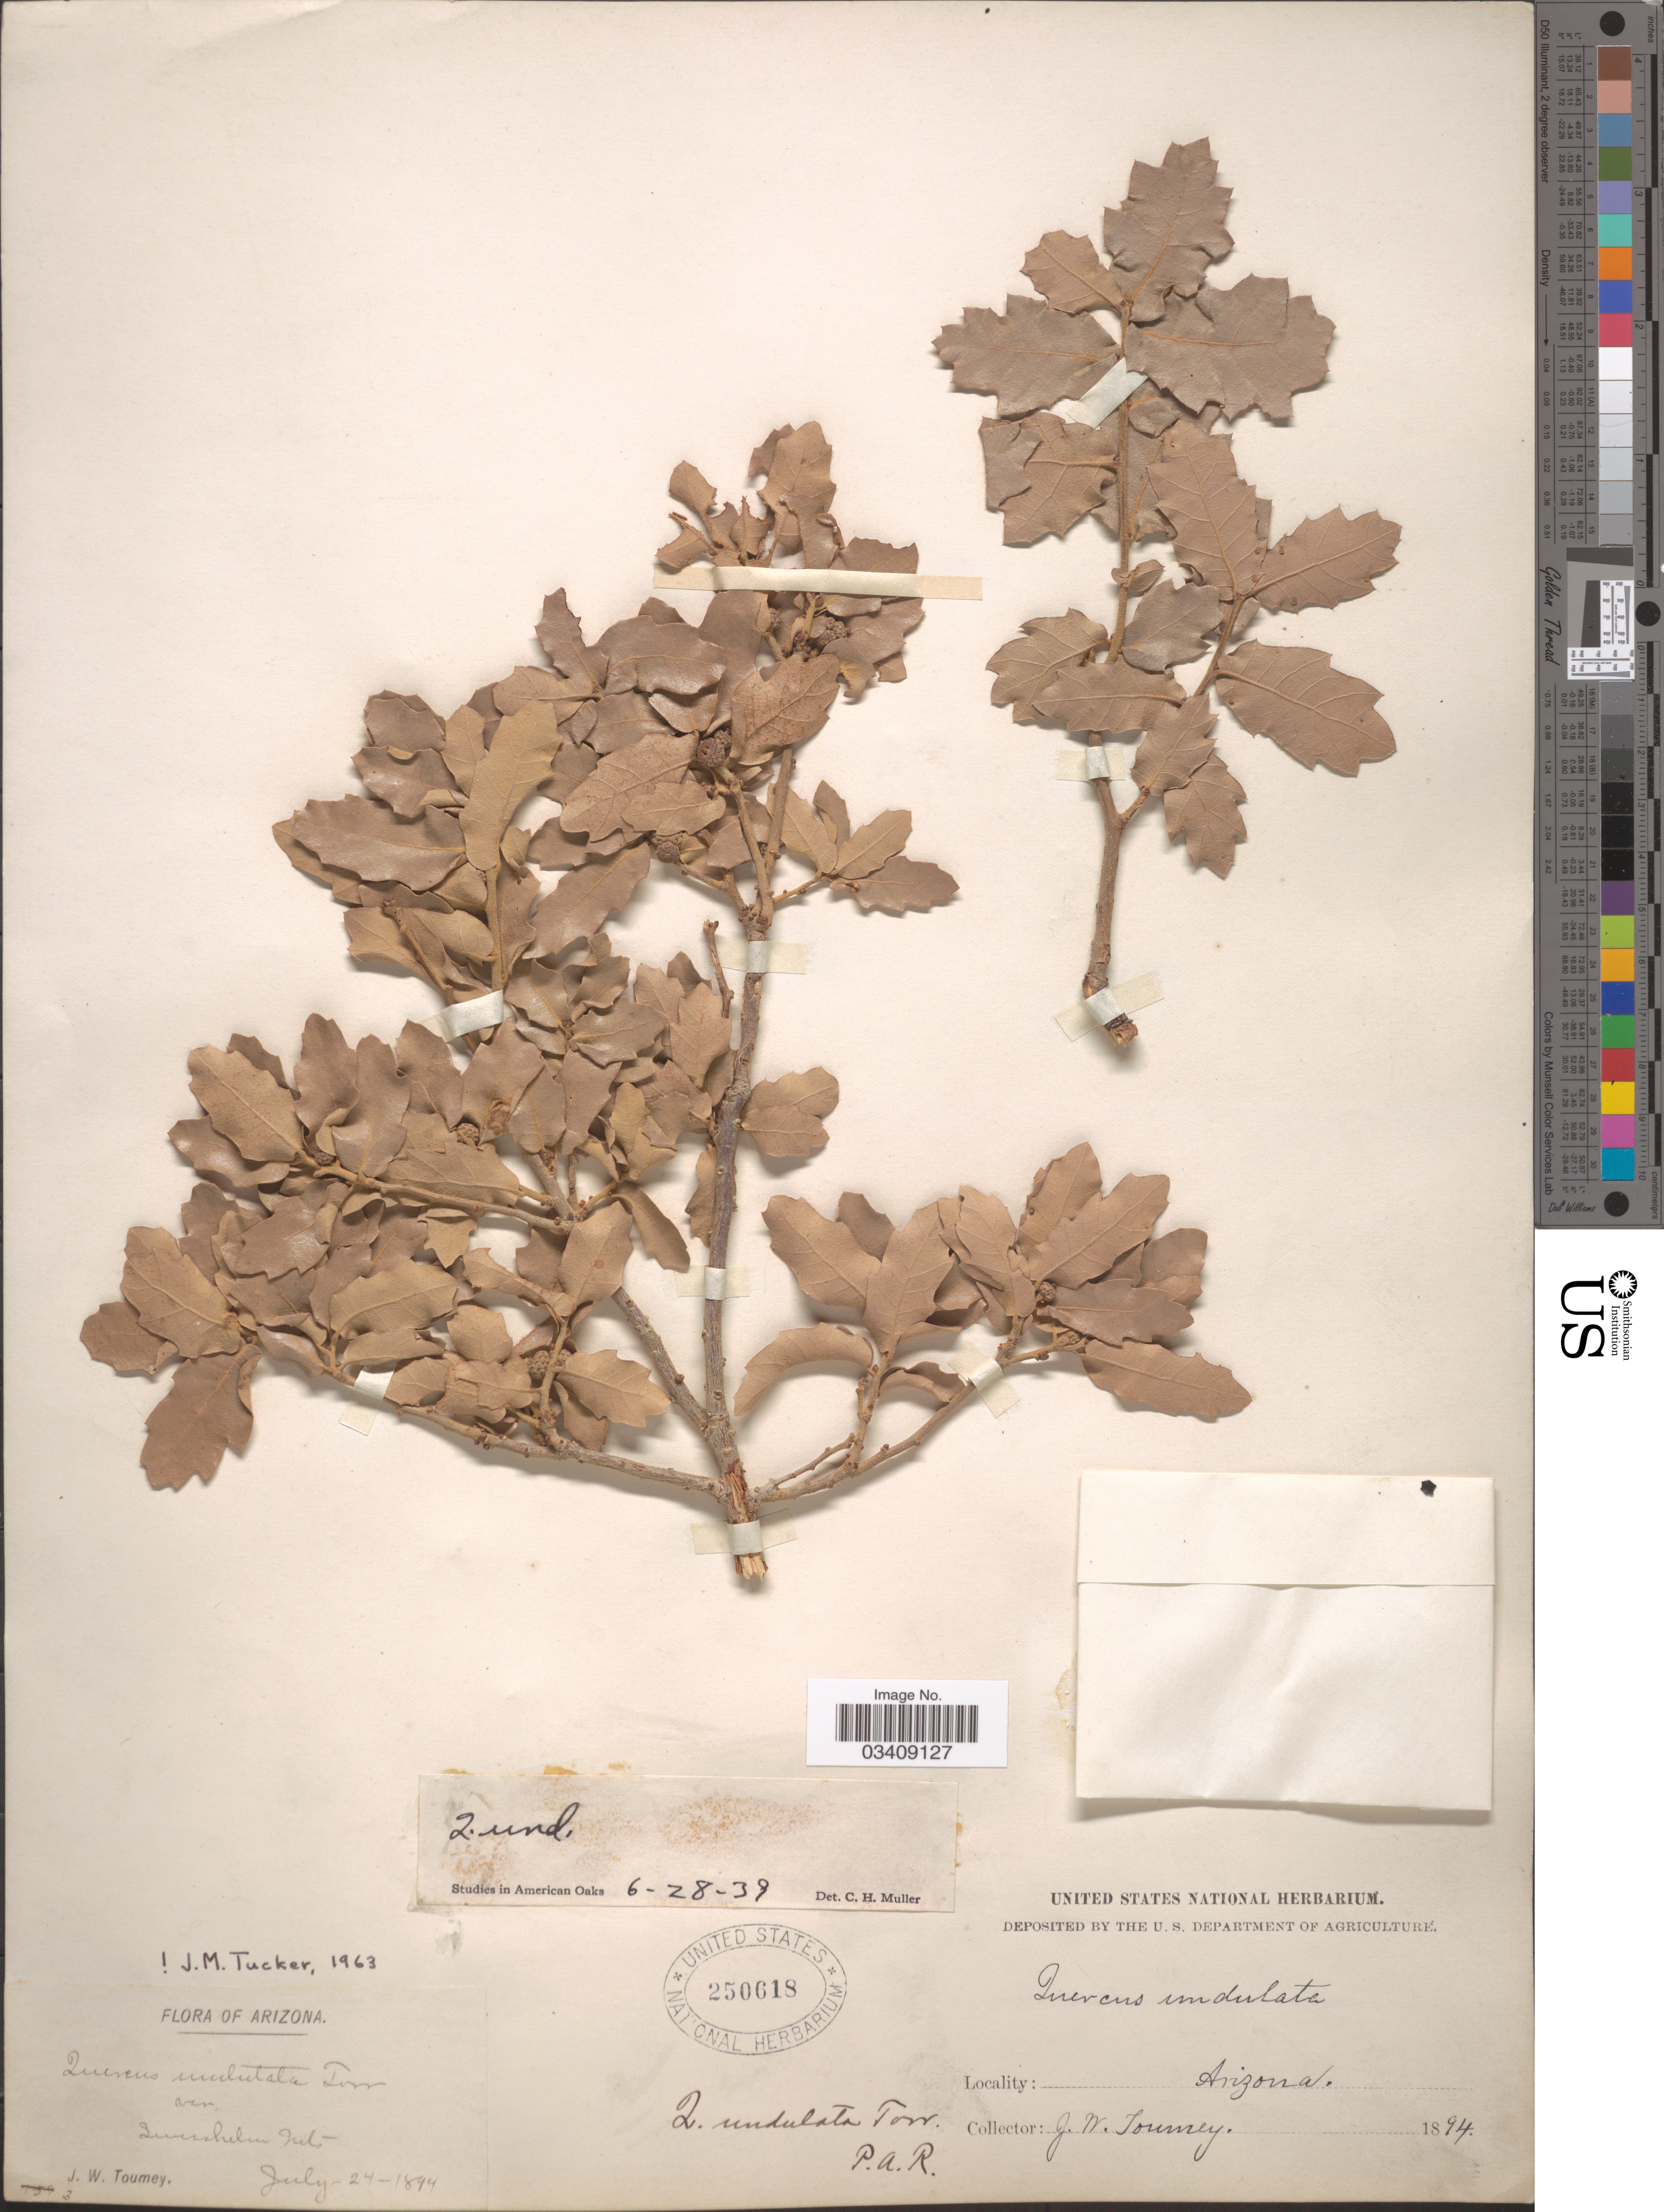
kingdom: Plantae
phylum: Tracheophyta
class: Magnoliopsida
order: Fagales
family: Fagaceae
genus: Quercus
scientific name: Quercus undulata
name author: Torr.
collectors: J. W. Toumey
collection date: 1894-07-03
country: United States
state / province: Arizona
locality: Swisshelm Mts.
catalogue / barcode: US 250618